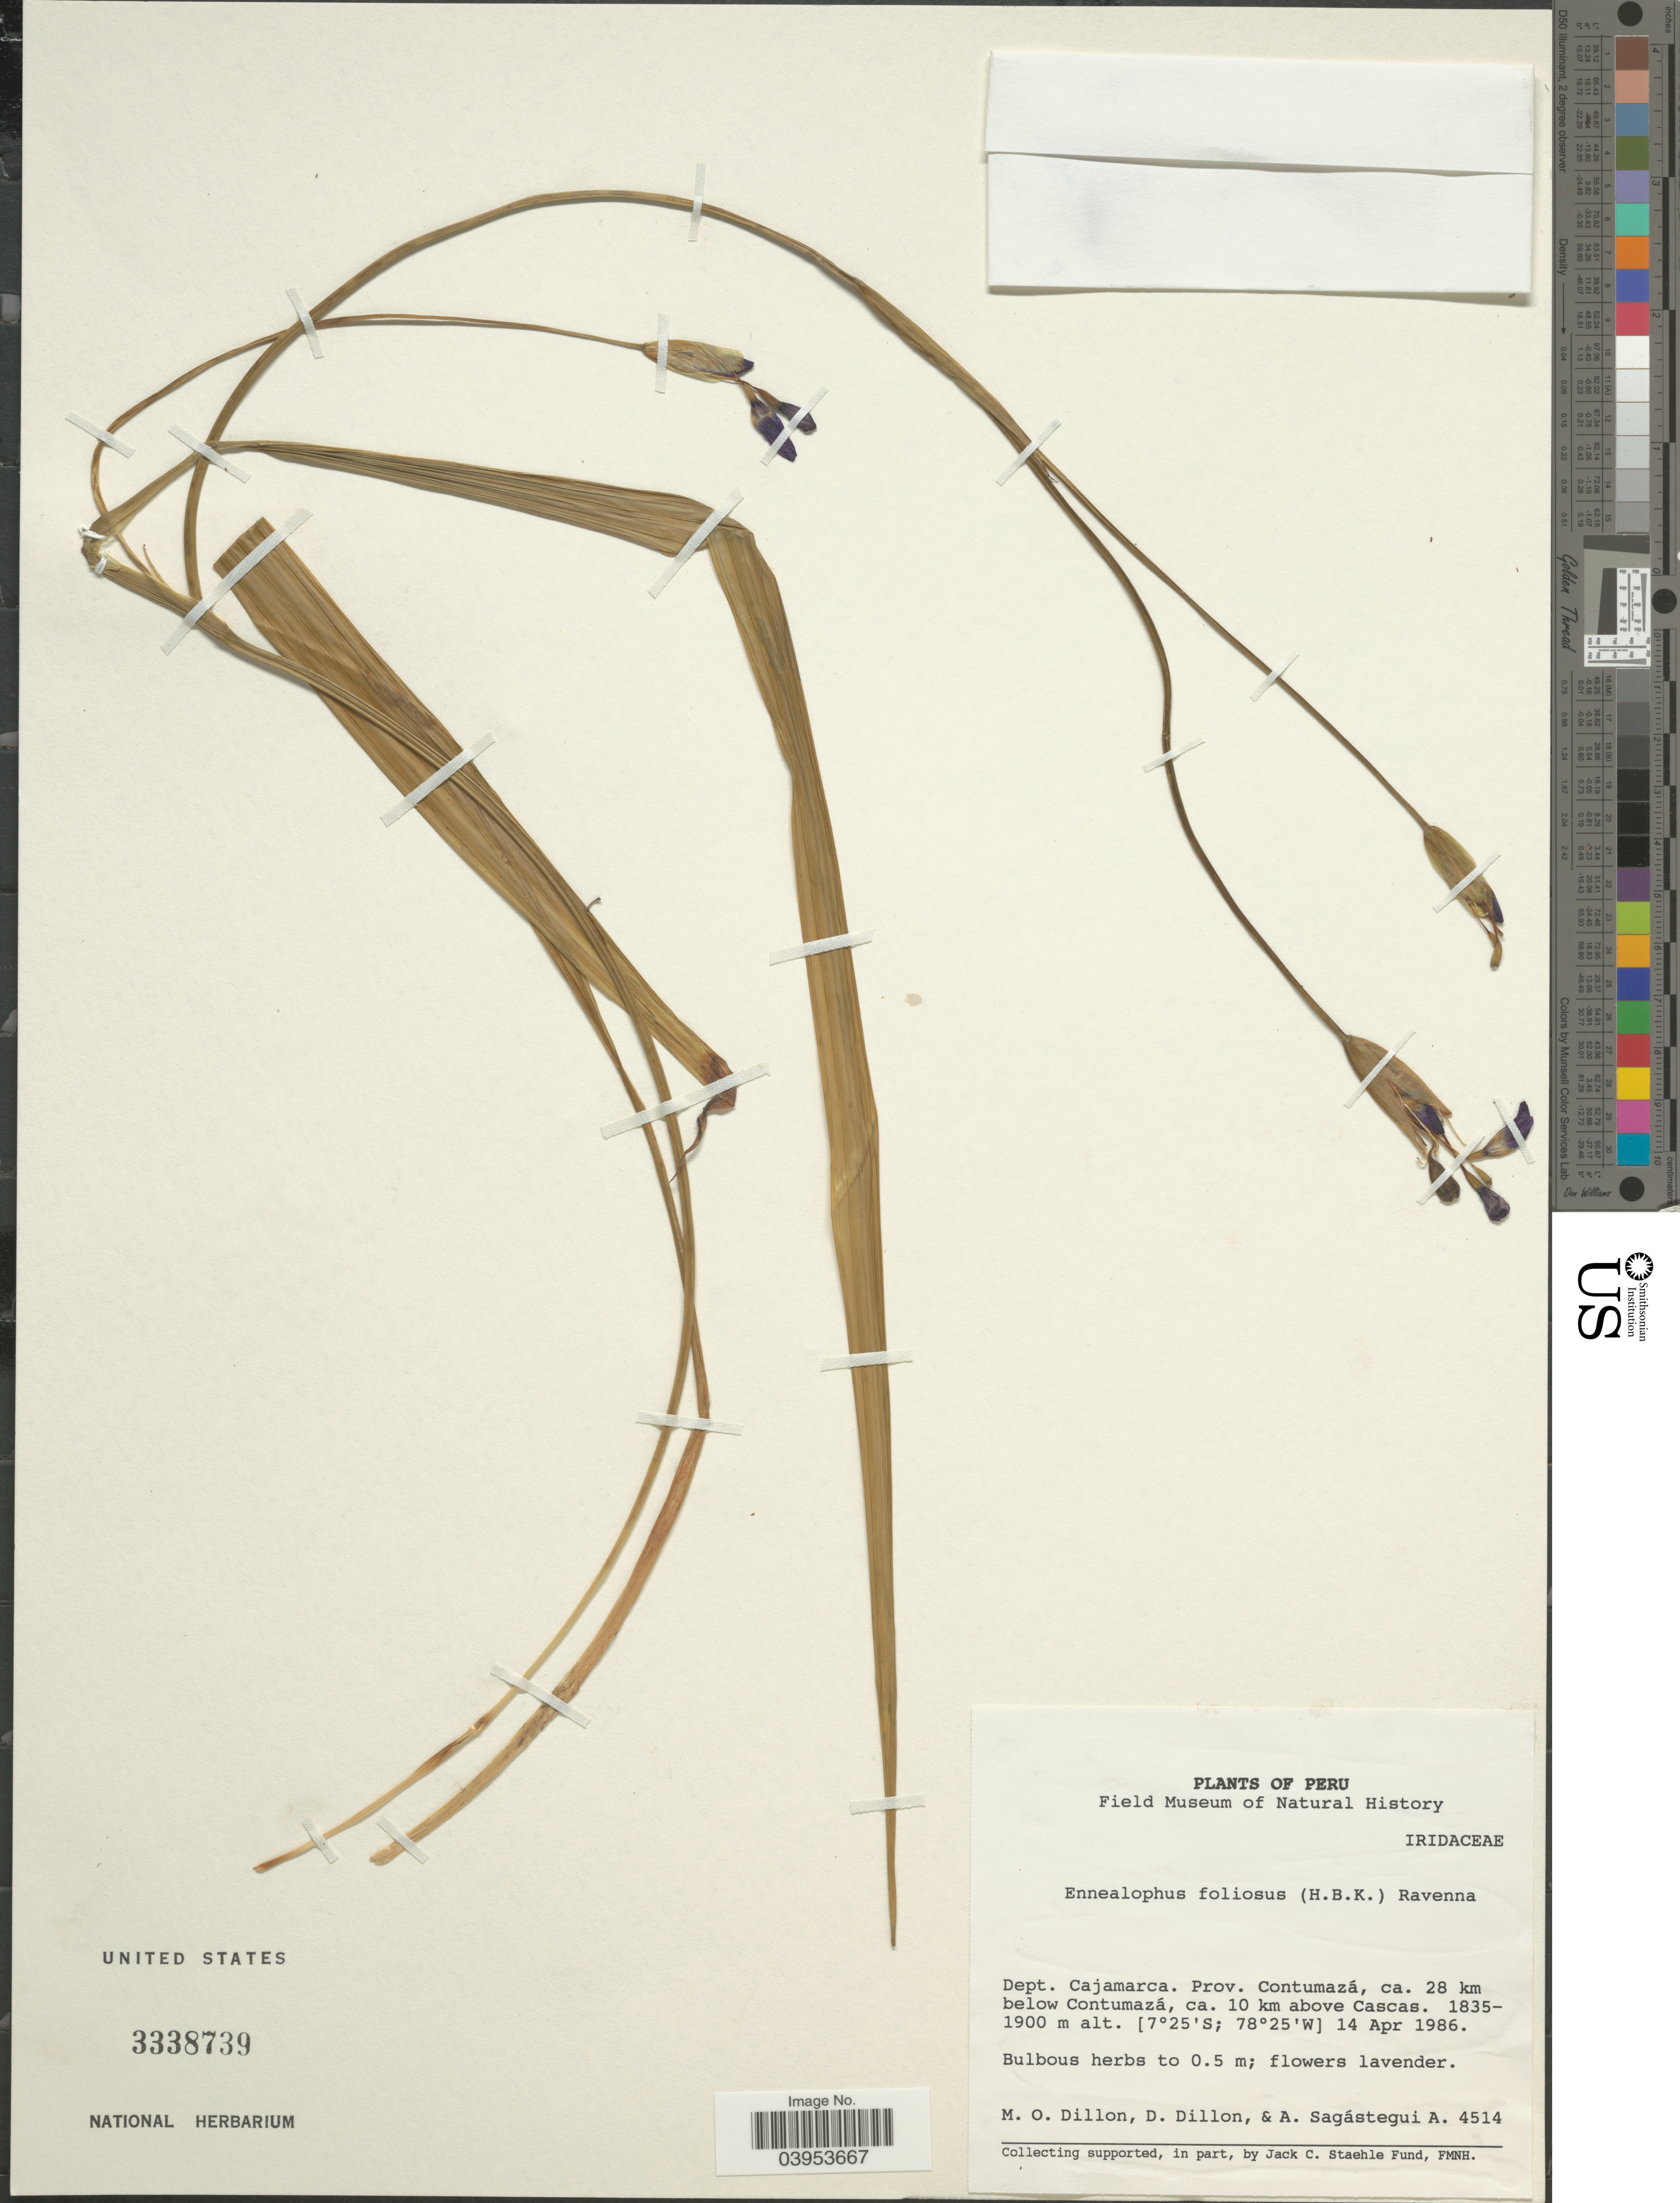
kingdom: Plantae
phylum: Tracheophyta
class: Liliopsida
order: Asparagales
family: Iridaceae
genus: Ennealophus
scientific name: Ennealophus foliosus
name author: (Kunth) Ravenna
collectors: M. O. Dillon, D. Dillon & A. Sagástegui A.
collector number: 4514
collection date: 1986-04-14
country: Peru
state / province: Cajamarca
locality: Dept. Cajamarca. Prov. Contumazá, ca. 28 km below Contumazá, ca. 10 km above Cascas.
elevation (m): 1835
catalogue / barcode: US 3338739